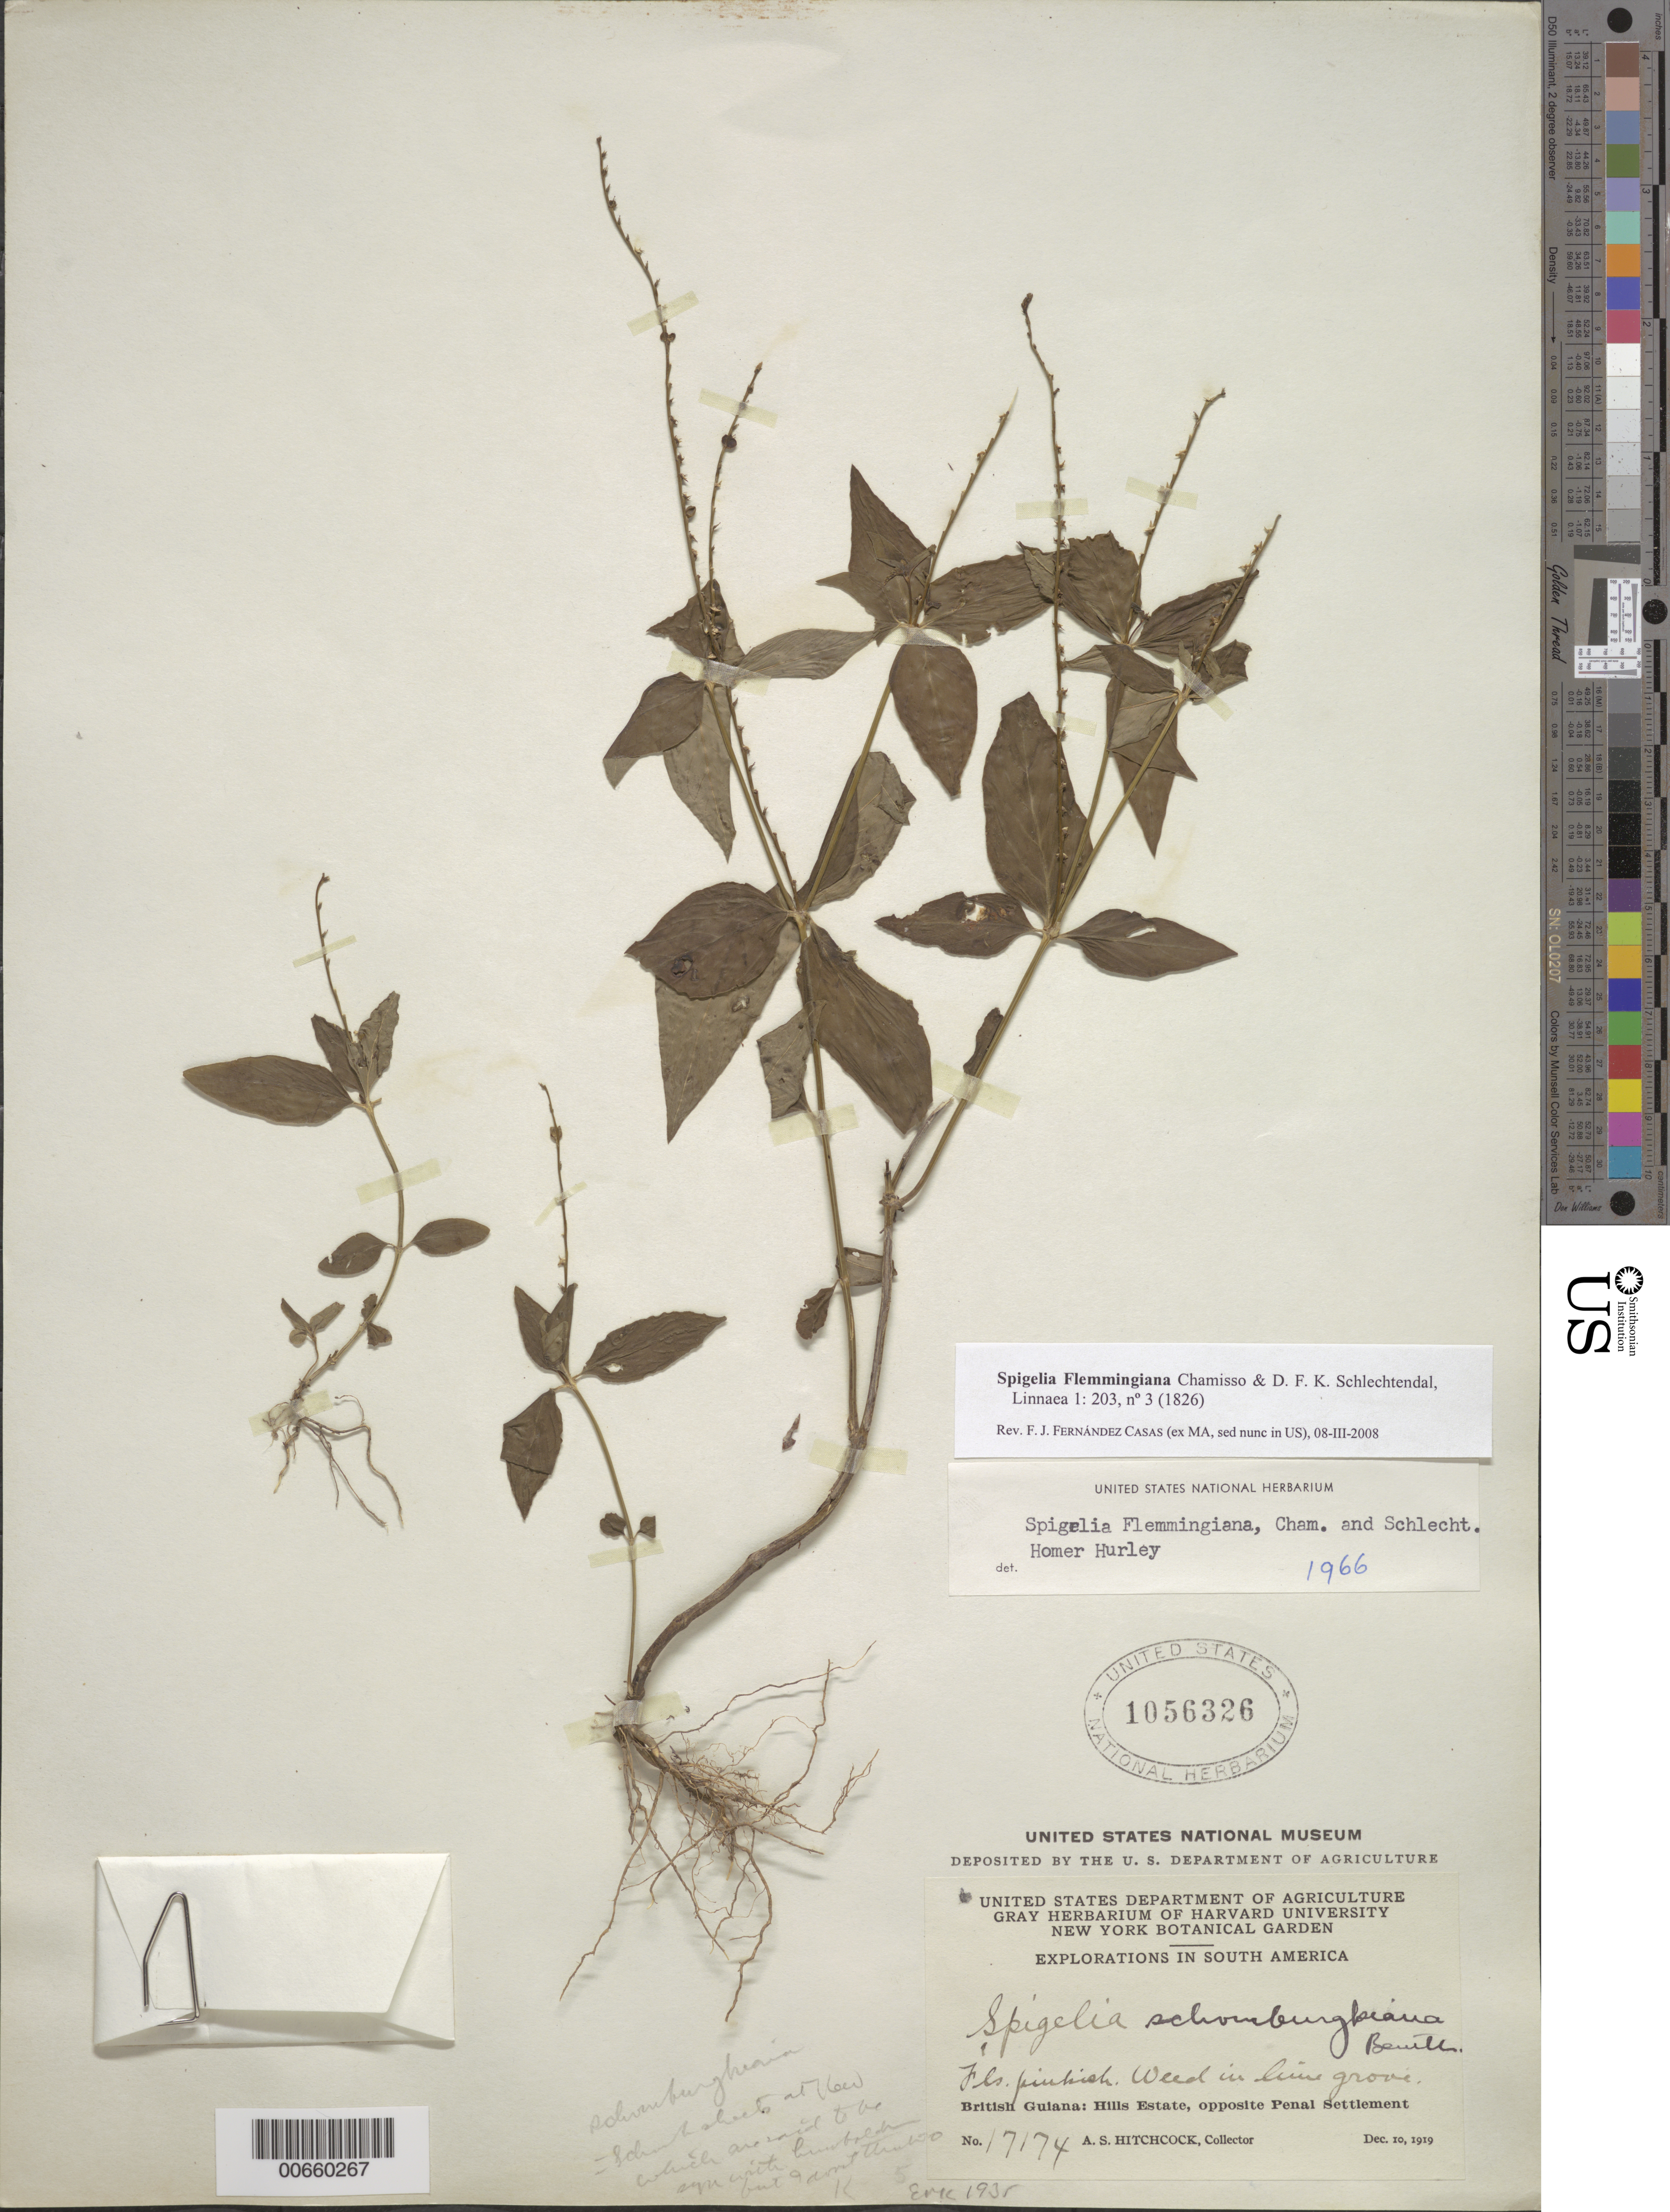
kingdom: Plantae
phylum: Tracheophyta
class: Magnoliopsida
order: Gentianales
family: Loganiaceae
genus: Spigelia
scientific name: Spigelia flemmingiana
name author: Cham. & Schltdl.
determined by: Hurley, H. H.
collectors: A. S. Hitchcock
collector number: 17174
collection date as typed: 10-Dec-19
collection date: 1919-12-10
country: Guyana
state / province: Cuyuni-Mazaruni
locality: Penal Settlement, opposite; Hills Estate, 3 mi SW of Bartica near Mazaruni R.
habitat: Weed in lime grove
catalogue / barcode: US 1056326